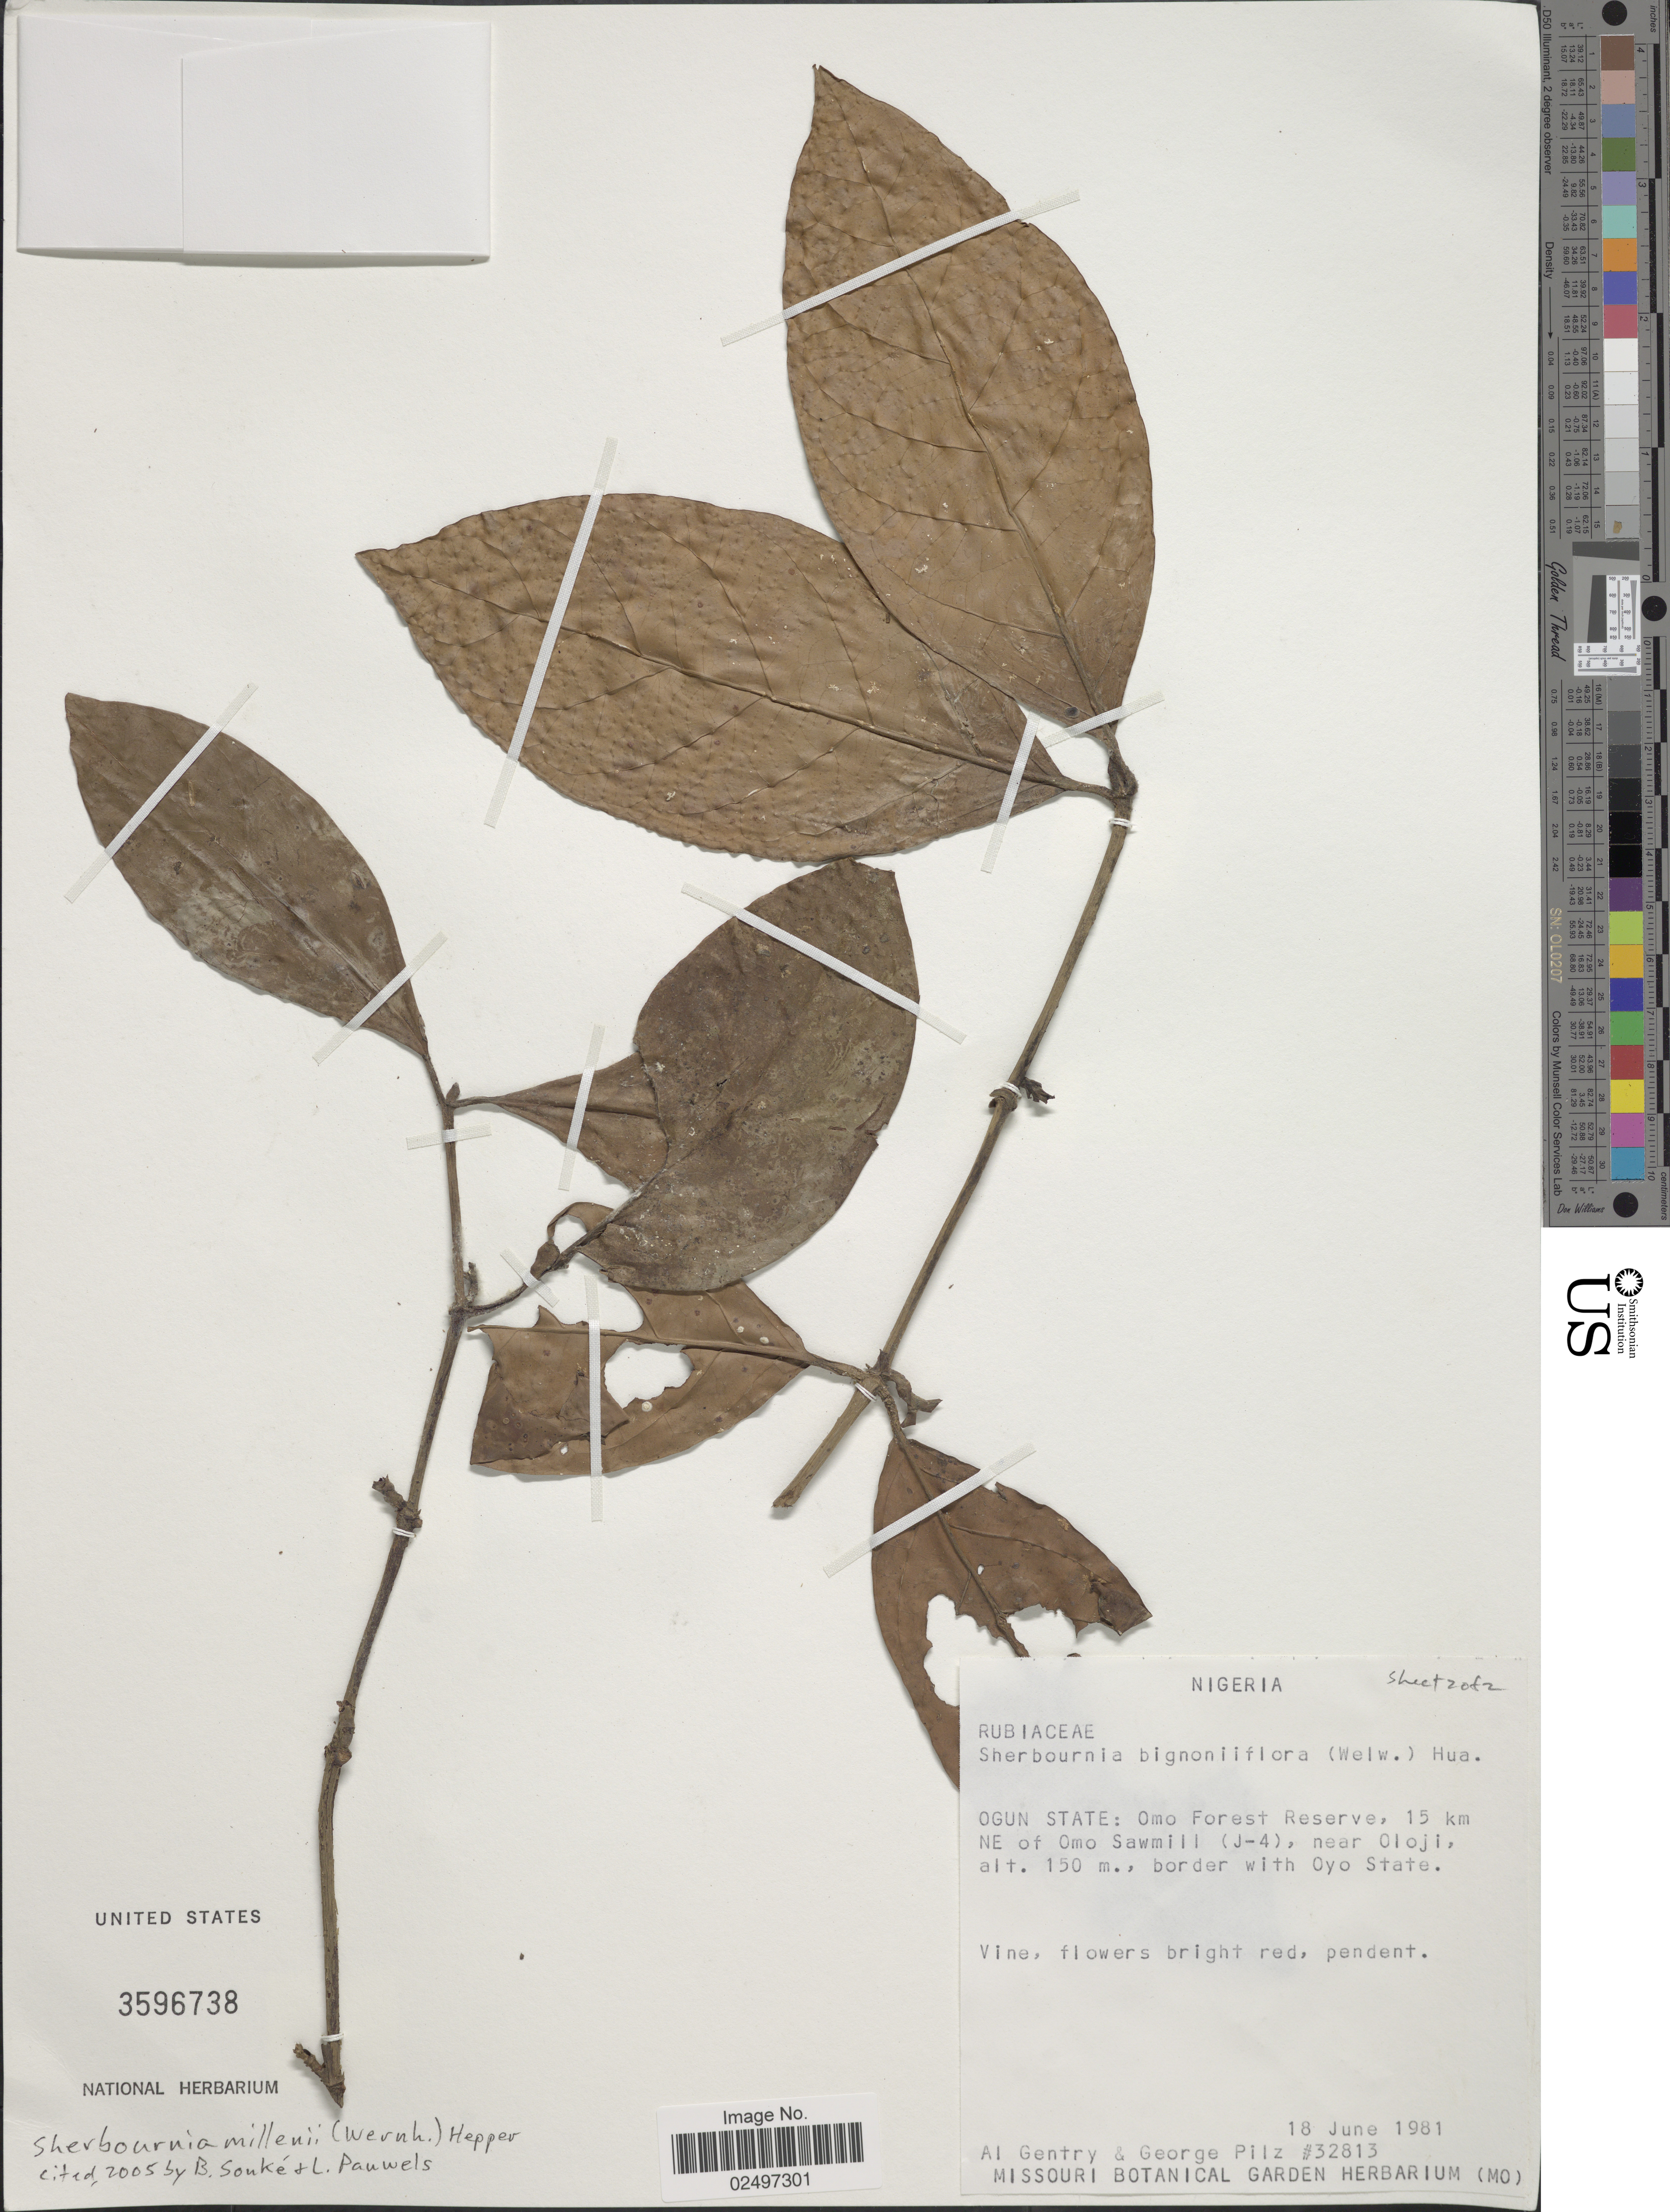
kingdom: Plantae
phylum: Tracheophyta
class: Magnoliopsida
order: Gentianales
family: Rubiaceae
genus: Sherbournia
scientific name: Sherbournia millenii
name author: (Wernham) Hepper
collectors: A. H. Gentry & G. E. Pilz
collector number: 32813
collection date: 1981-06-18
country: Nigeria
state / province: Ogun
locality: Ogun State: Omo Forest Reserve, 15 km NE of Omo Sawmill (J-4) near Oloji, border with Oyo State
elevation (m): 150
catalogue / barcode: US 3596738